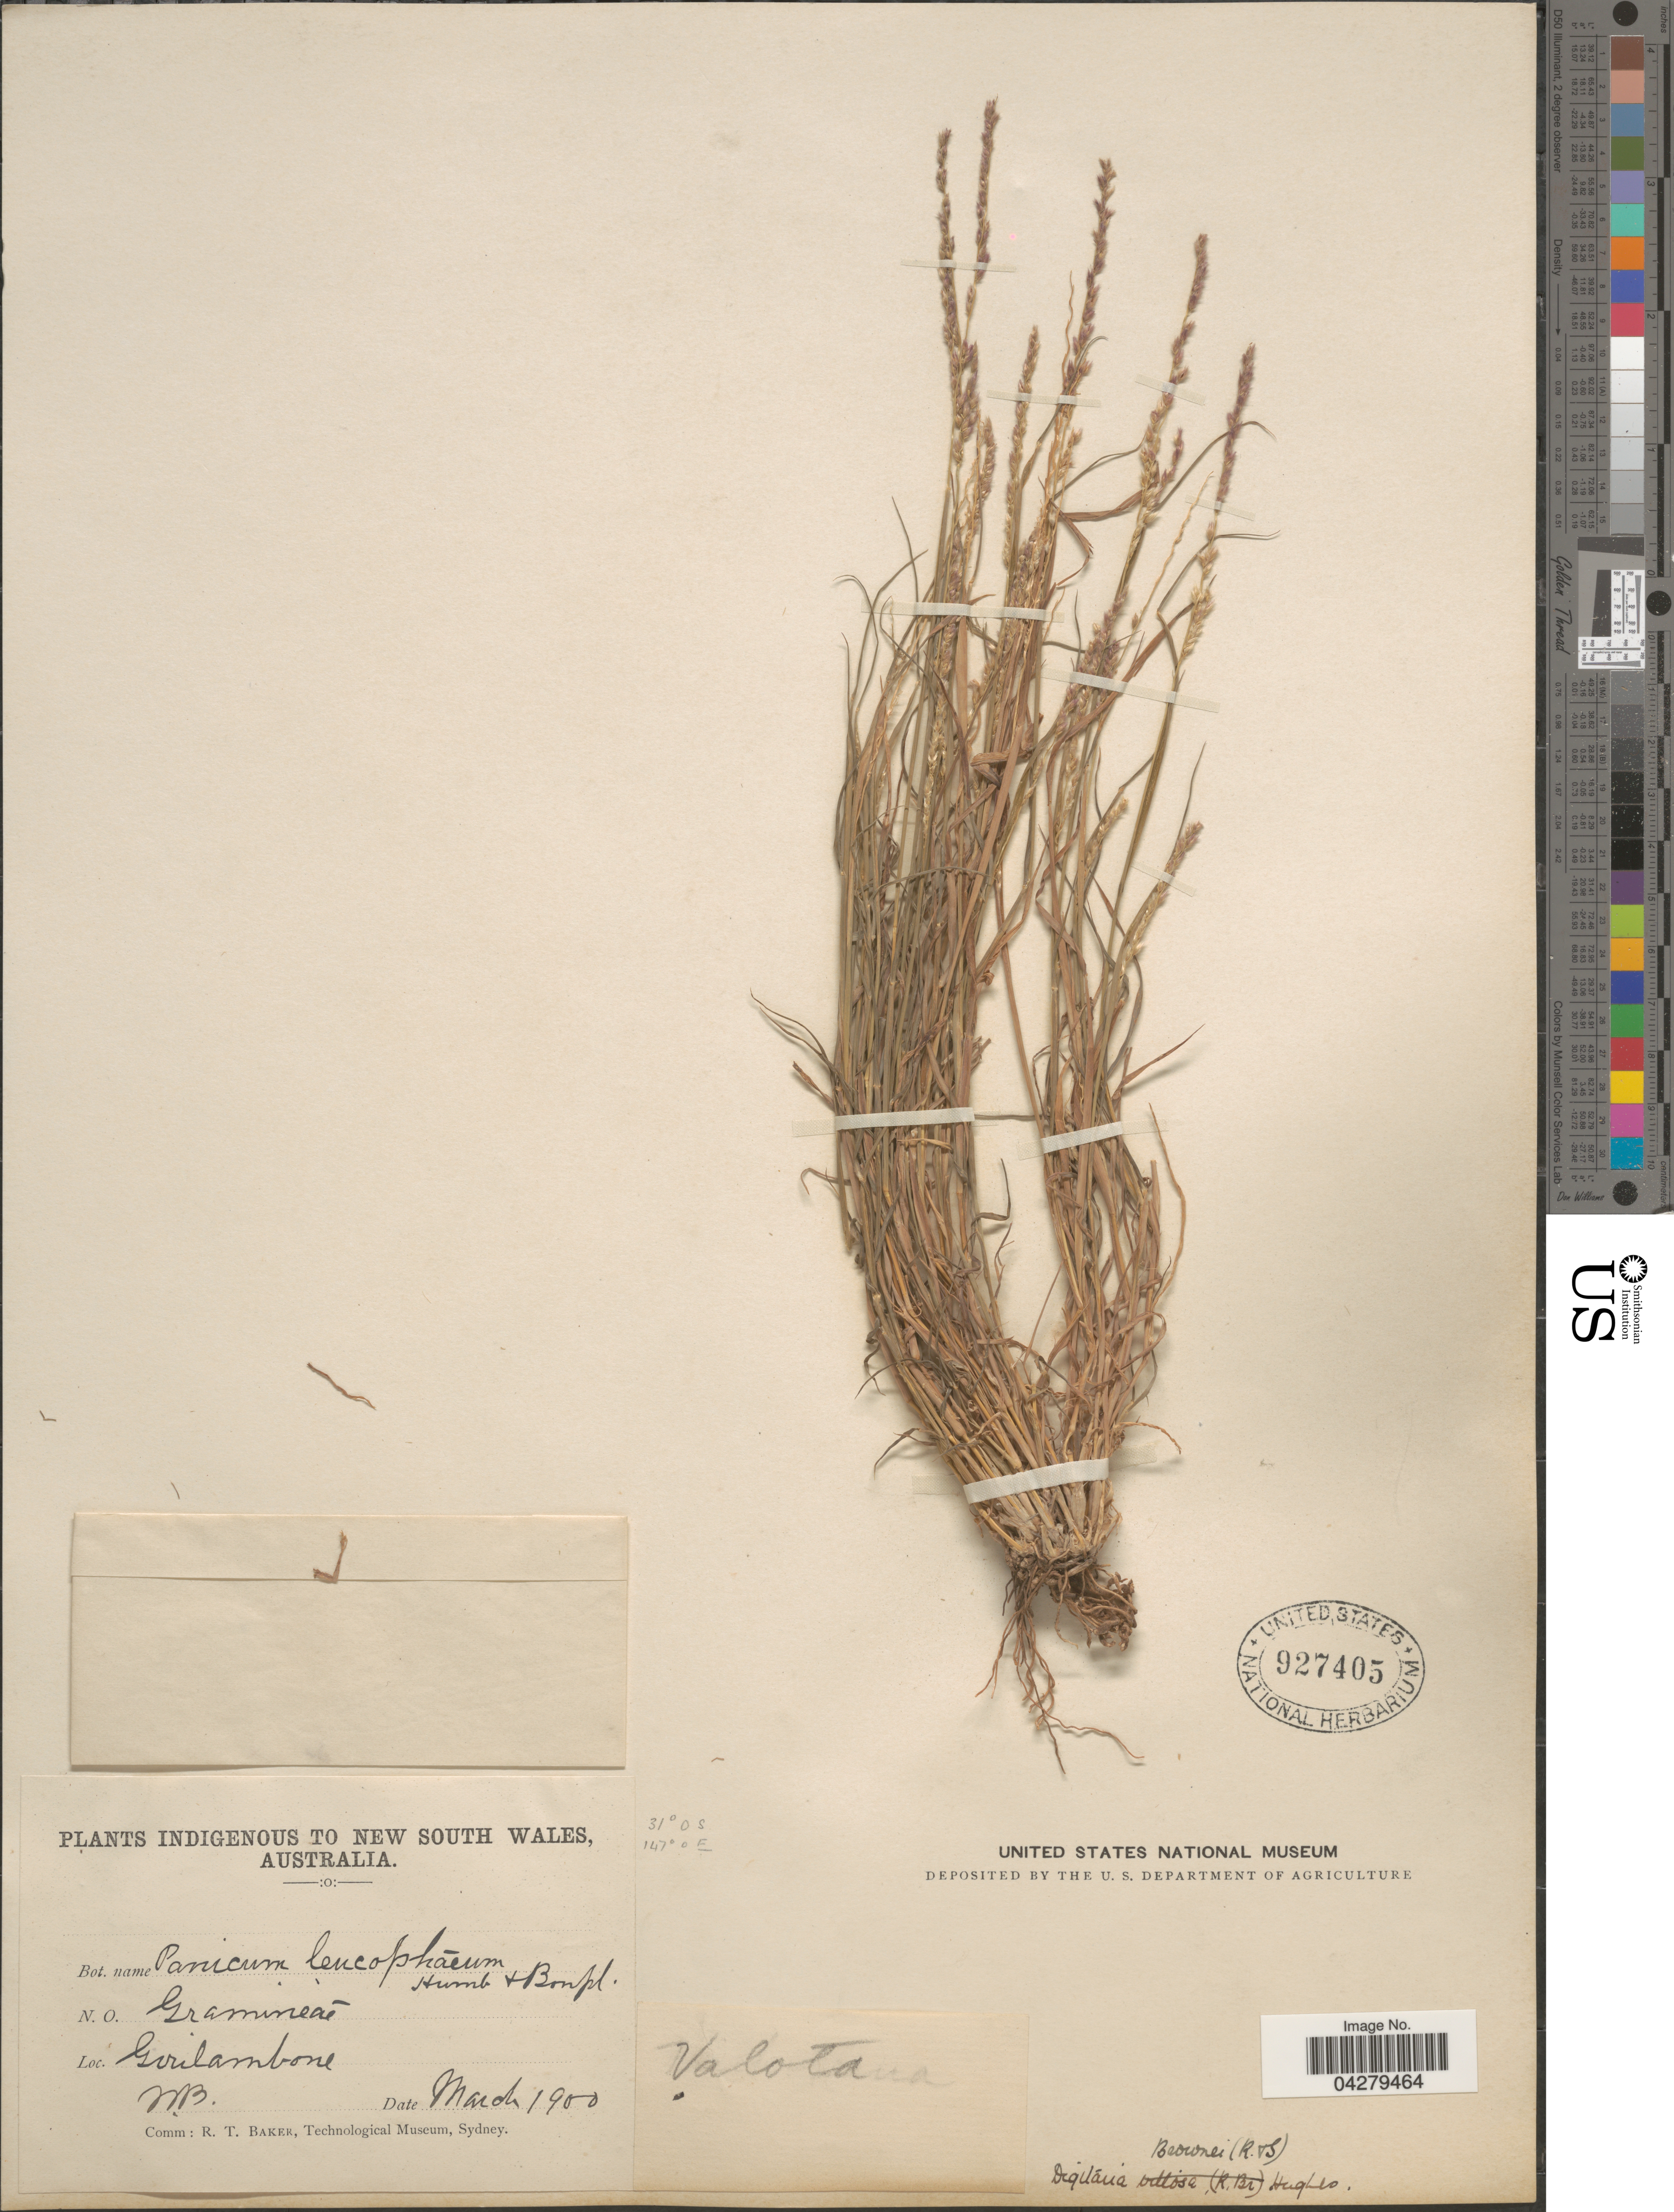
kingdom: Plantae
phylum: Tracheophyta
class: Liliopsida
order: Poales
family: Poaceae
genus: Digitaria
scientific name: Digitaria brownii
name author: (Roem. & Schult.) Hughes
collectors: W. Baker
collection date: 1900-03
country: Australia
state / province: New South Wales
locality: Indigenous to New South Wales. Gorilambone.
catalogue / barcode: US 927405